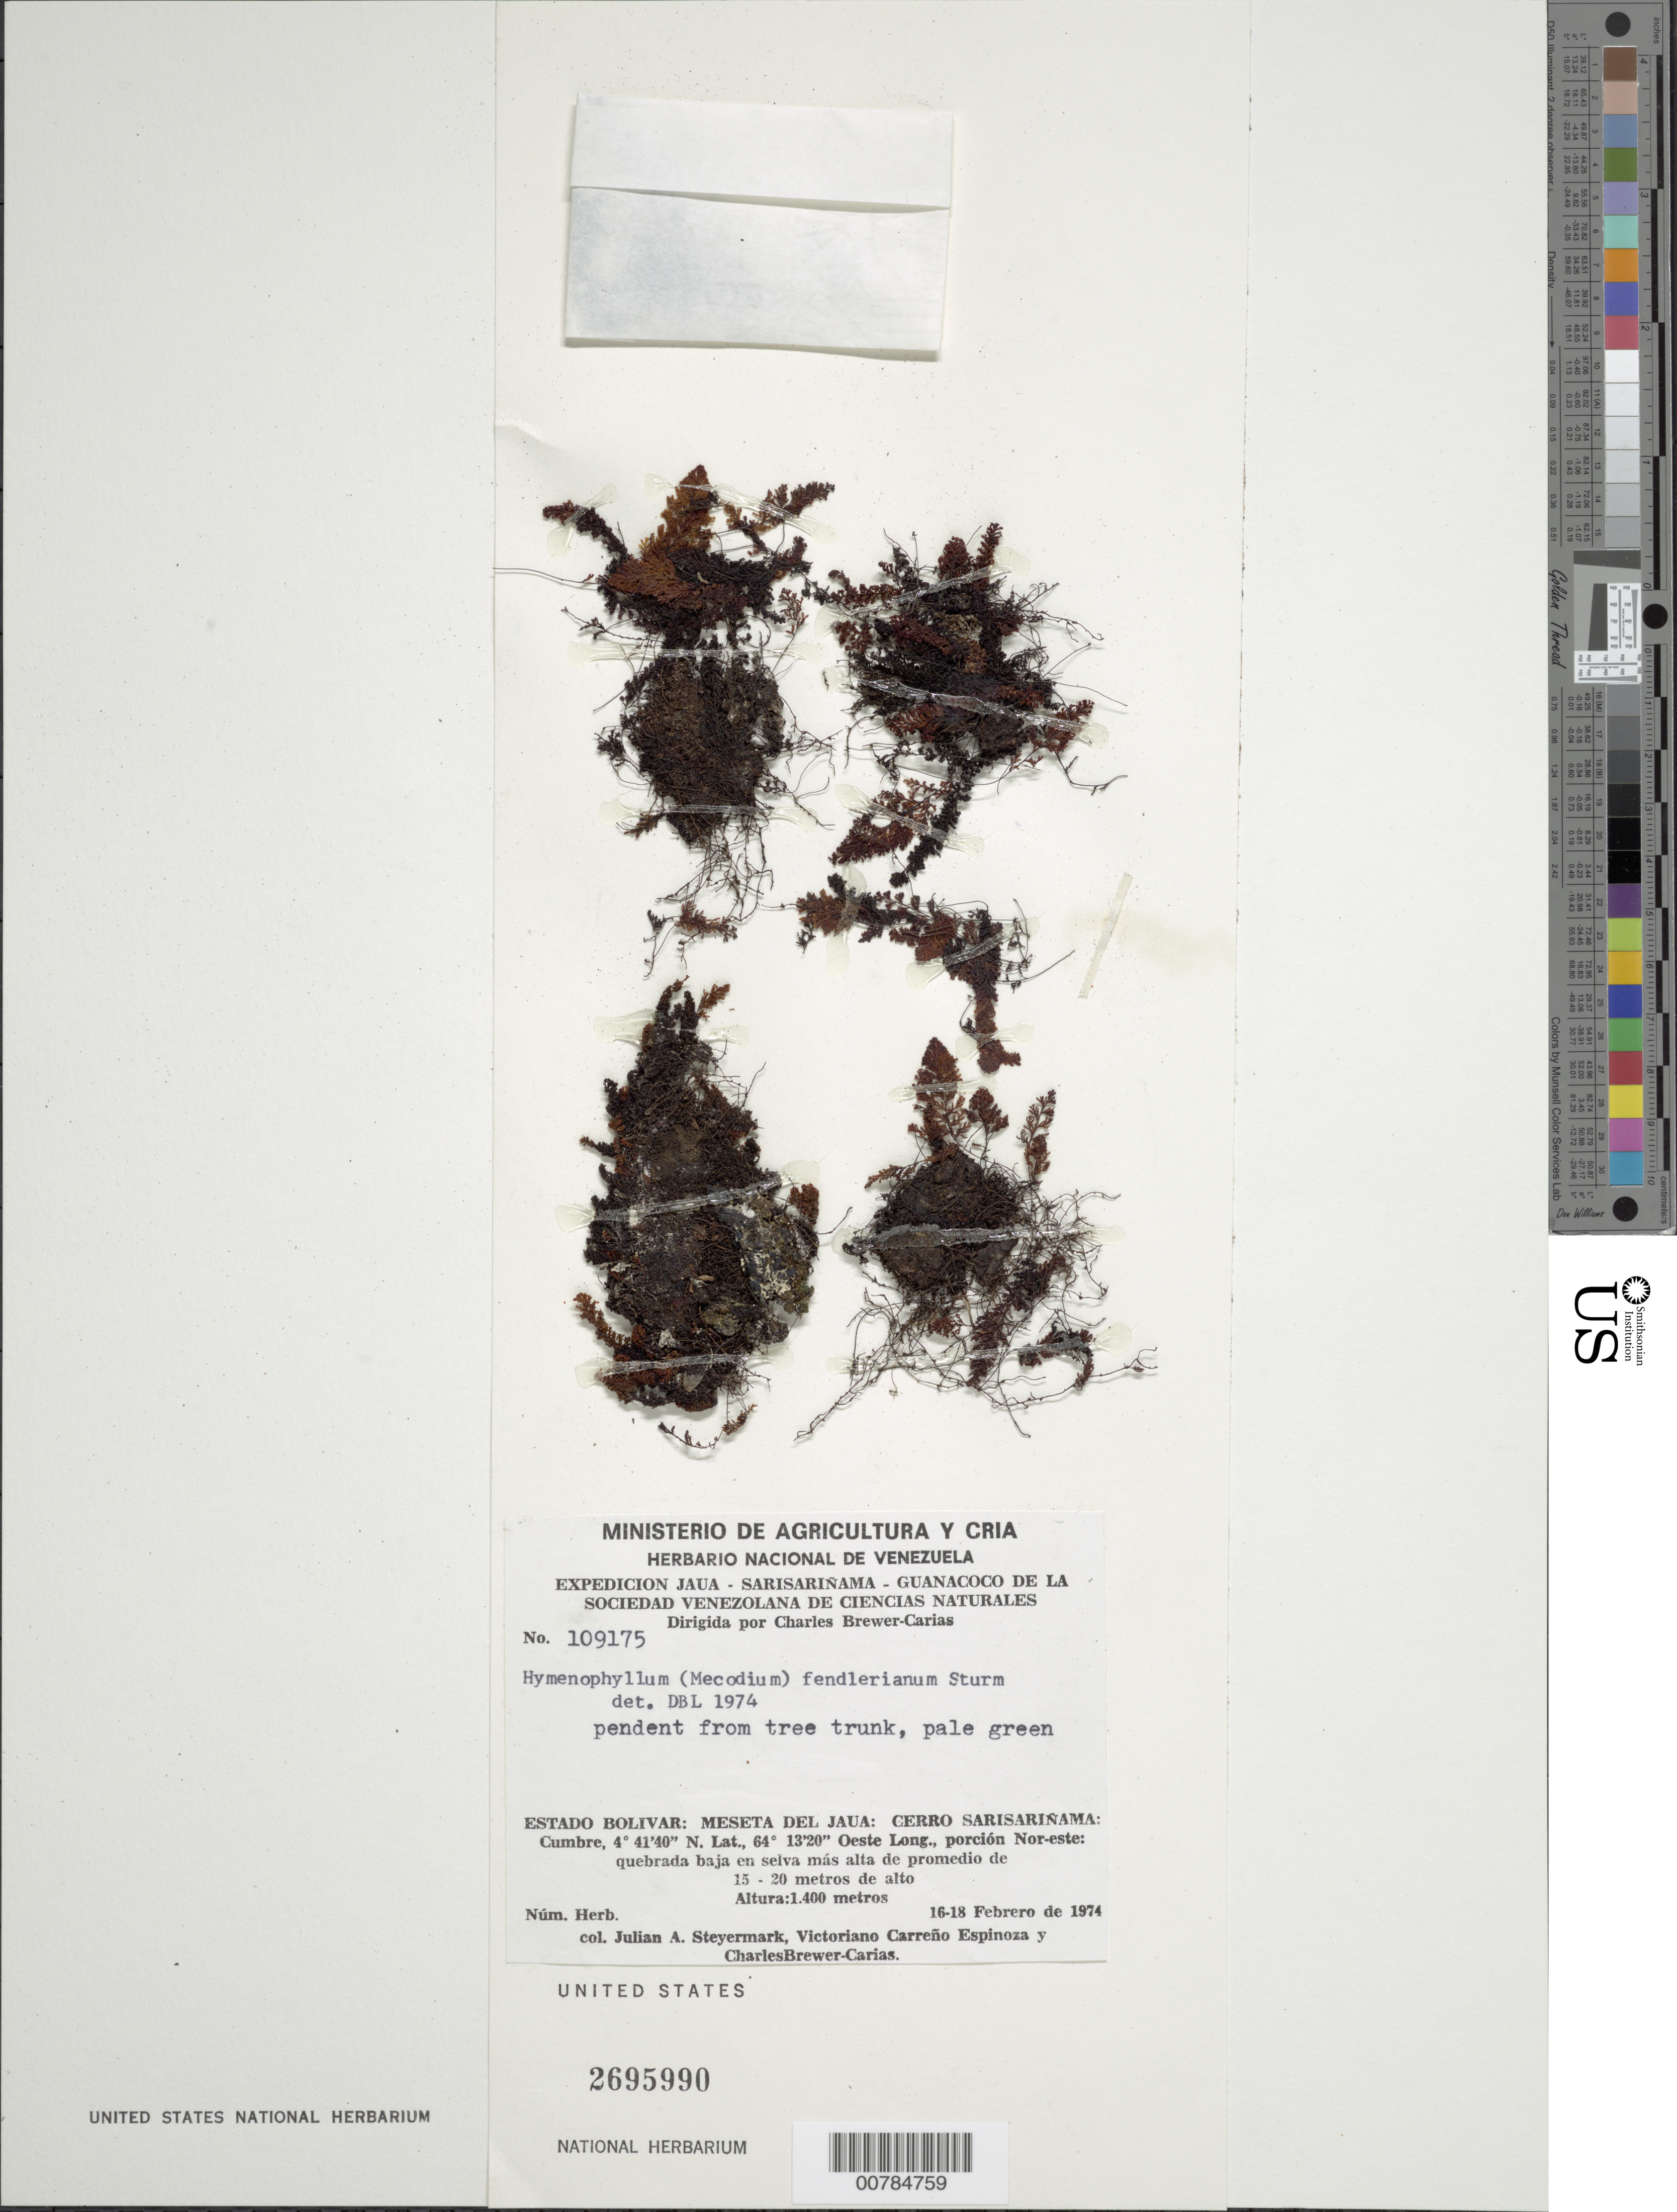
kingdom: Plantae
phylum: Tracheophyta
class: Polypodiopsida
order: Hymenophyllales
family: Hymenophyllaceae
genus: Hymenophyllum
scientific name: Hymenophyllum fendlerianum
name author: J.W. Sturm in Mart.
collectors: J. Steyermark, V. Carreño E. & C. Brewer-Carias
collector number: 109175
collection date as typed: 16-Feb-74 to 18-Feb-74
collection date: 1974-02-16/1974-02-18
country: Venezuela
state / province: Bolívar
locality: Meseta del Jaua: Cerro Sarisariñama, summit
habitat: Quebrada baja en selva mas alta de promedio de 15-20 m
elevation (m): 1400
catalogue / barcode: US 2695990